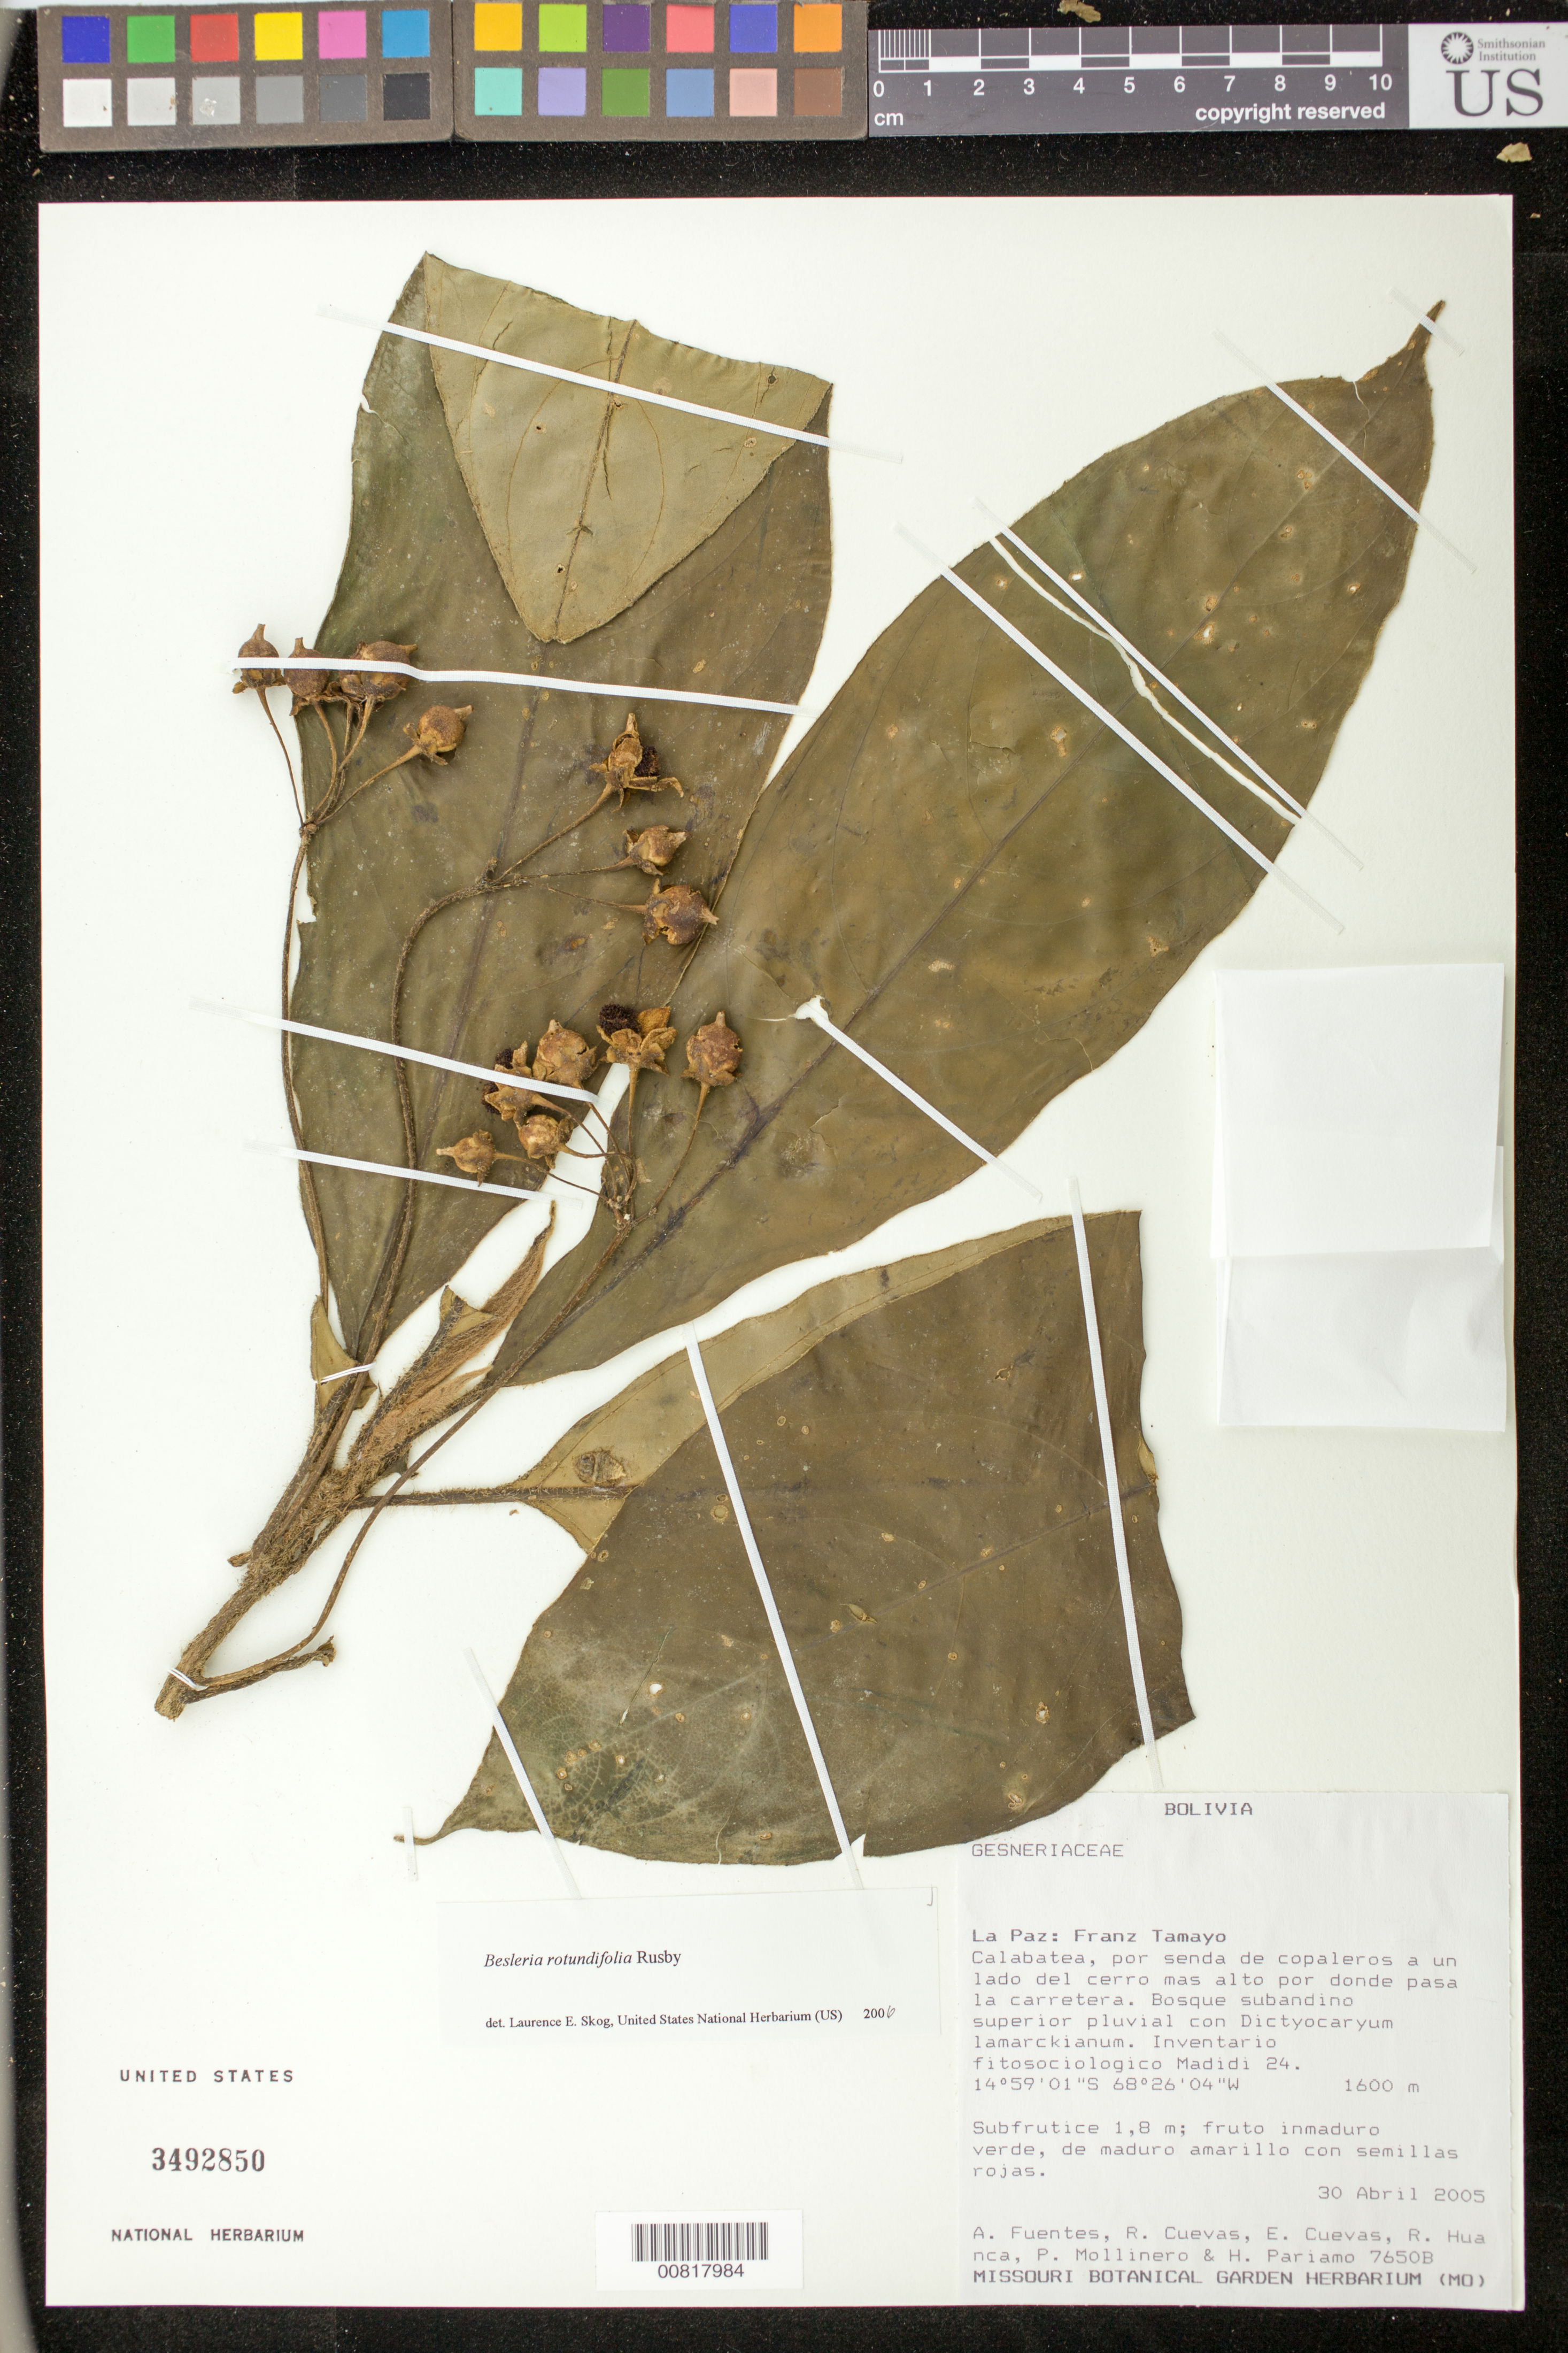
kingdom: Plantae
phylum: Tracheophyta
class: Magnoliopsida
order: Lamiales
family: Gesneriaceae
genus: Besleria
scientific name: Besleria rotundifolia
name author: Rusby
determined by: Skog, Laurence E.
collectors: A. Fuentes, R. Cuevas, E. Cuevas, R. Huanca, P. Mollinero & H. Pariamo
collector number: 7650 B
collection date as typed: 30 Apr 2005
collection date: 2005-04-30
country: Bolivia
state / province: La Paz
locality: La Paz: Franz Tamayo. Calabatea, por senda de copaleros a un lado del cerro mas alto por donde pasa la carretera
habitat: Bosque subandino superior pluvial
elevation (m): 1600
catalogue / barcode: US 3492850